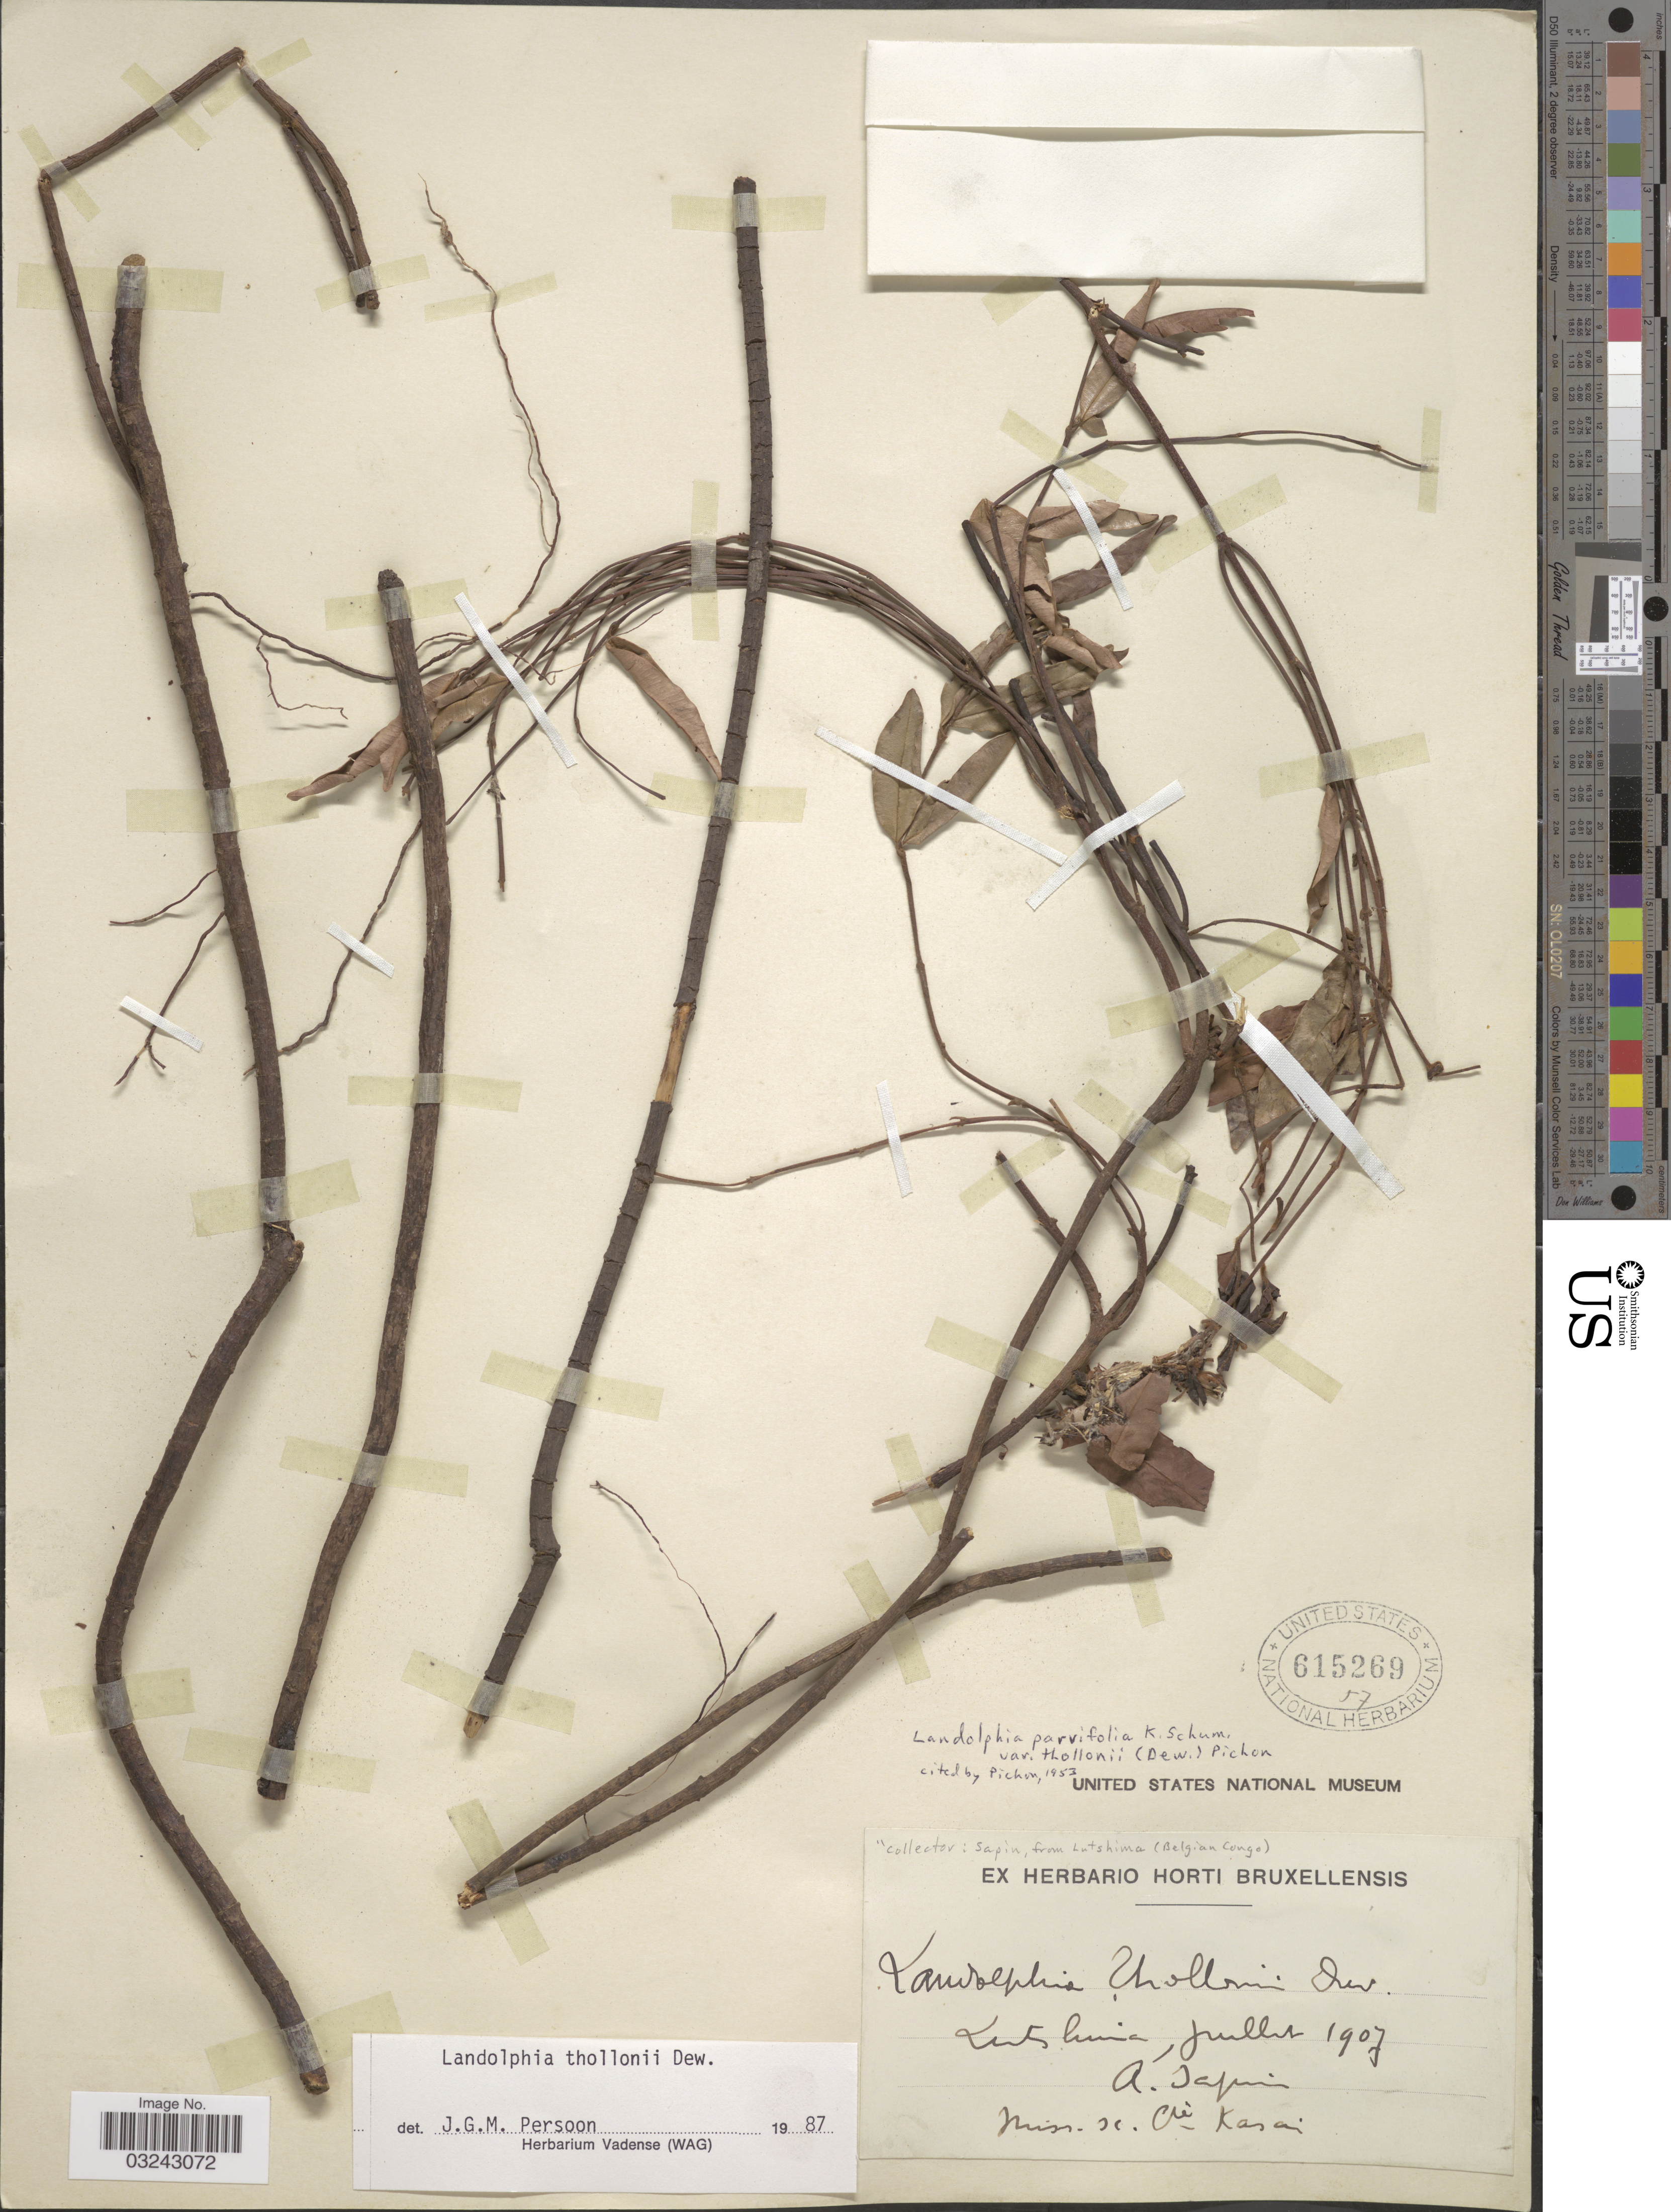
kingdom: Plantae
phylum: Tracheophyta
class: Magnoliopsida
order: Gentianales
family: Apocynaceae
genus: Landolphia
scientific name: Landolphia thollonii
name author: Dewèvre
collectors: A. Sapin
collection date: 1907-07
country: Congo, Democratic Republic of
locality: Lutshima, Miss. sc. Cie Kasai.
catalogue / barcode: US 615269